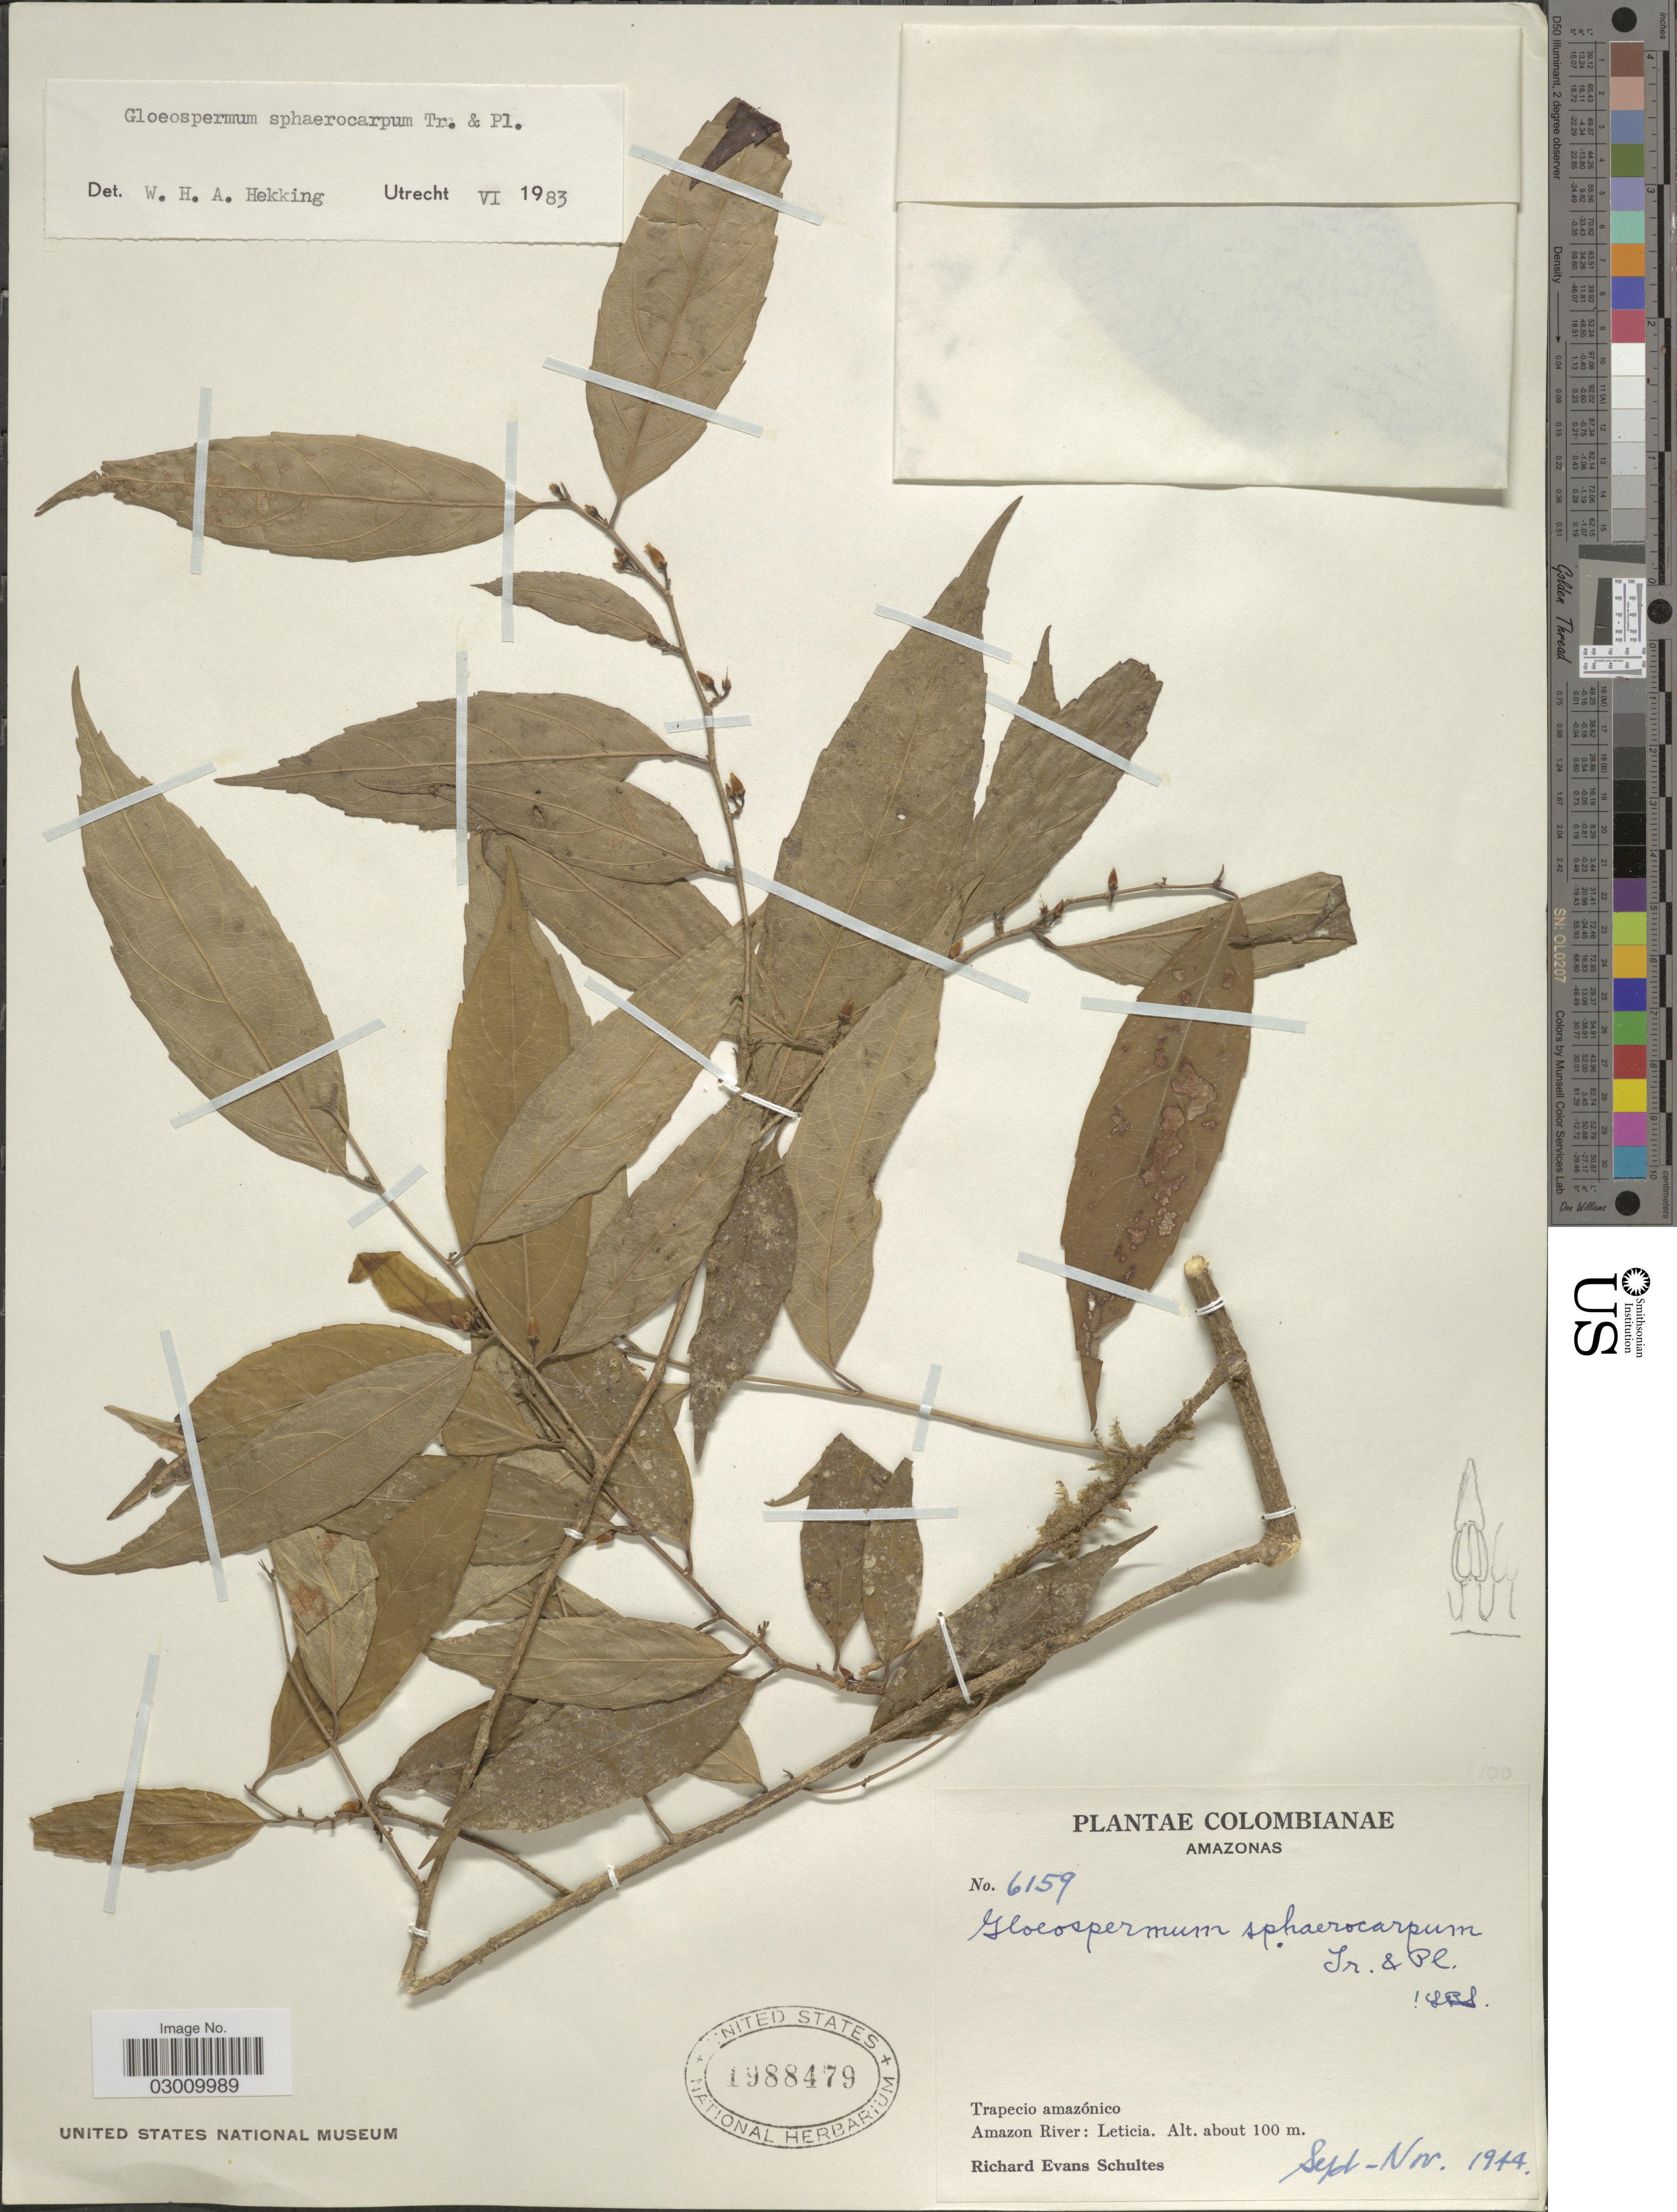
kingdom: Plantae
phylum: Tracheophyta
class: Magnoliopsida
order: Malpighiales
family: Violaceae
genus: Gloeospermum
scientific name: Gloeospermum sphaerocarpum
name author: Triana & Planch.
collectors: R. E. Schultes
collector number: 6159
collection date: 1944-09/1944-11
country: Colombia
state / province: Amazônas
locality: Trapecio amazónico, Amazon River: Leticia.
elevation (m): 100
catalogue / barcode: US 1988479